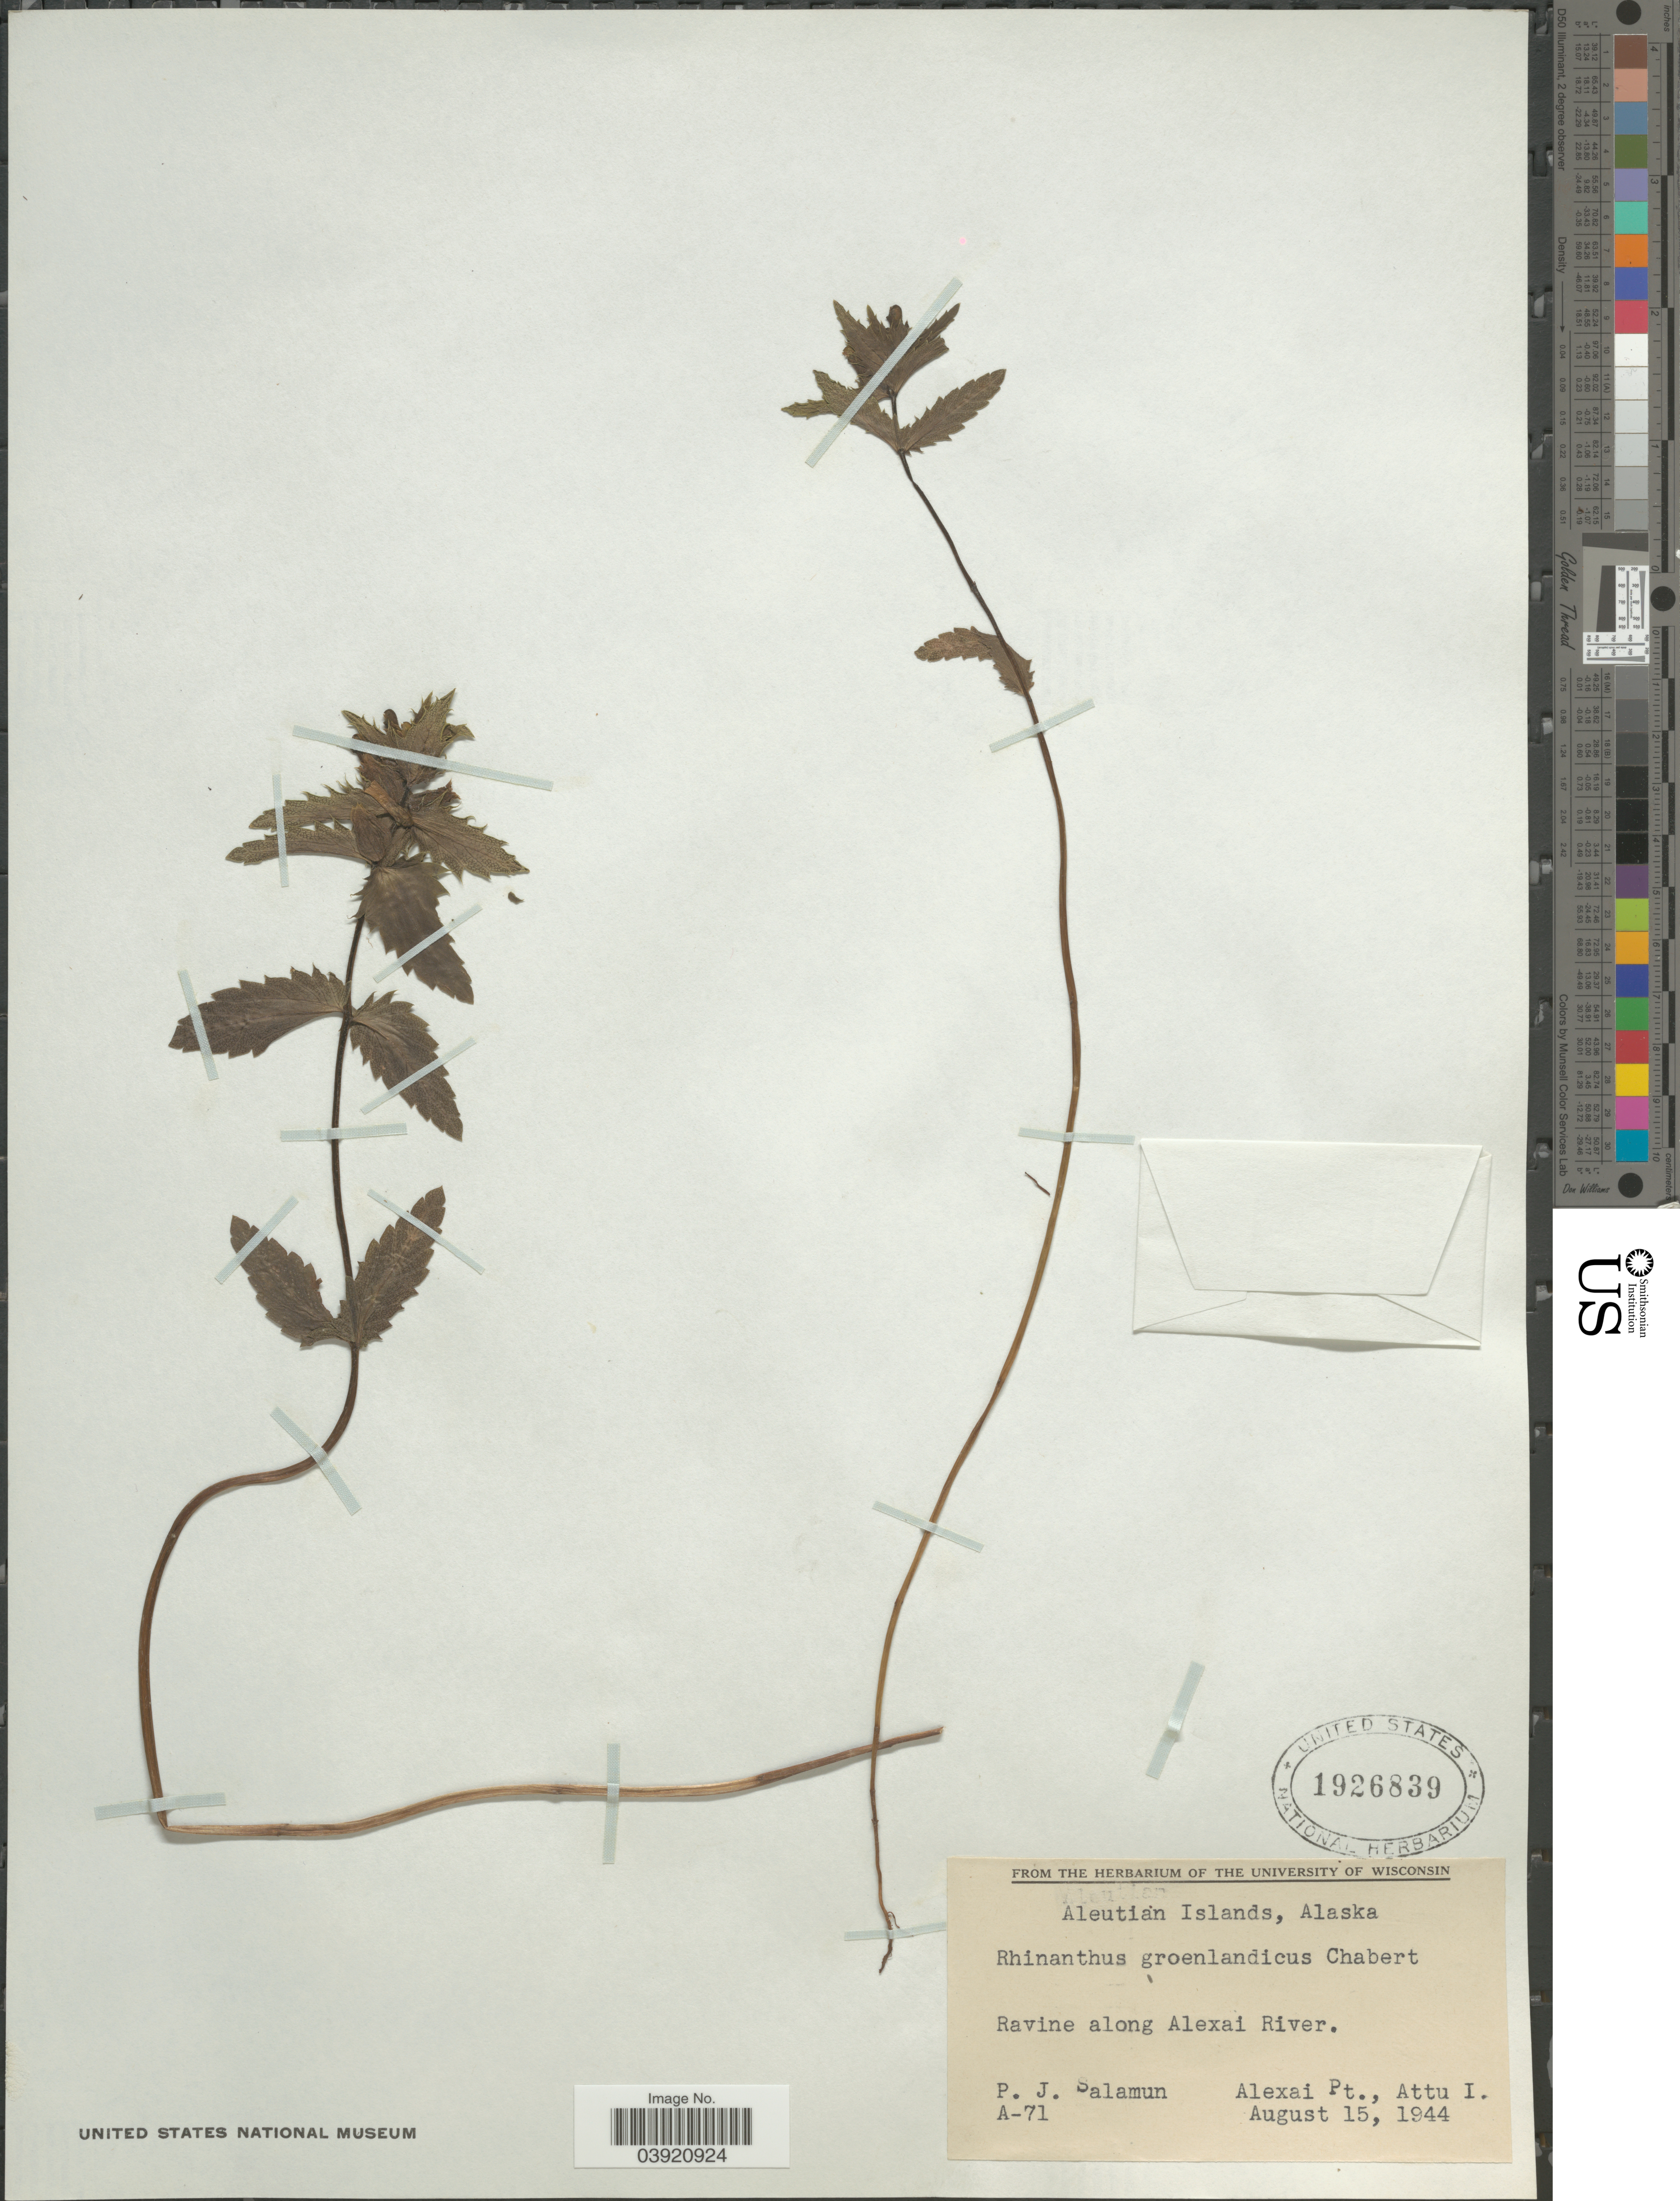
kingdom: Plantae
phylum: Tracheophyta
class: Magnoliopsida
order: Lamiales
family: Orobanchaceae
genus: Rhinanthus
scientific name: Rhinanthus minor subsp. groenlandicus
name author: (Chabert) Neum.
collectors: P. Salamun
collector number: A-71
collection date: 1944-08-15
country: United States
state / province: Alaska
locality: Aleutian Islands. Ravine along Alexai River. Alexai Pt., Attu I.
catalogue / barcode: US 1926839